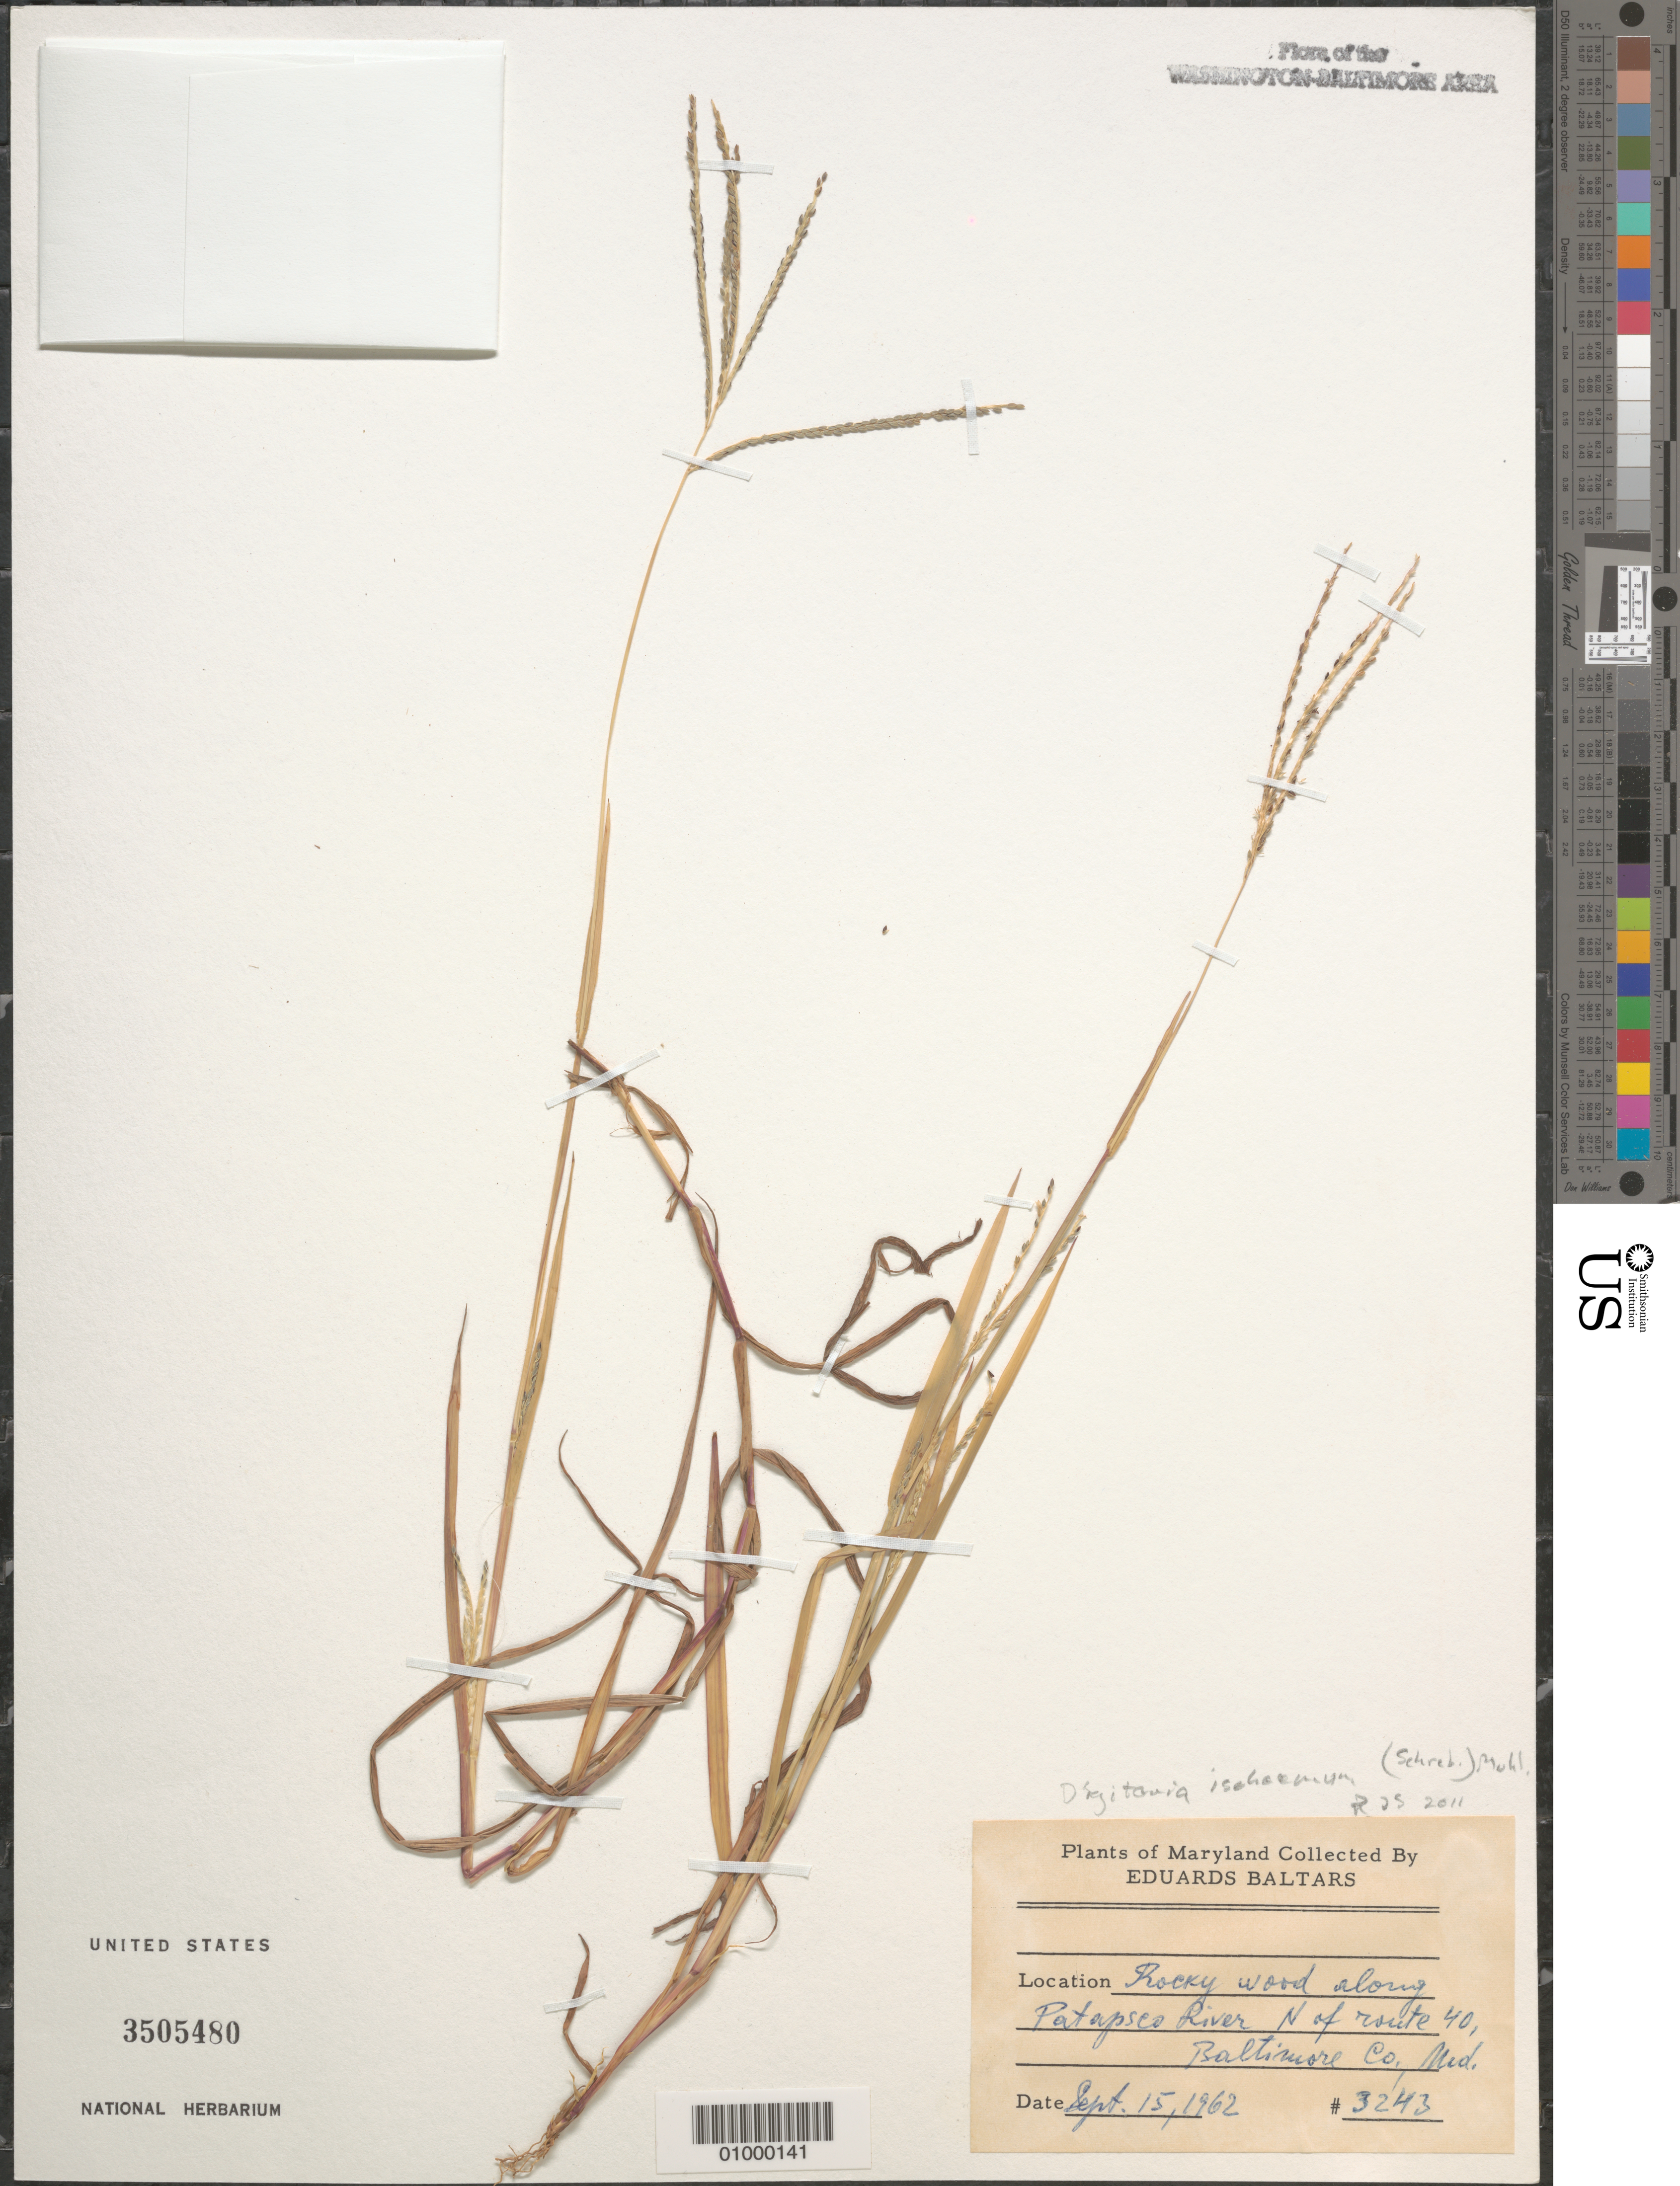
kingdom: Plantae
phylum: Tracheophyta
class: Liliopsida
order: Poales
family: Poaceae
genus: Digitaria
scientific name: Digitaria ischaemum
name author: (Schreber) Schreber ex Muhl.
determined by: Soreng, Robert J., Research Associate (BOT), Smithsonian Institution - National Museum of Natural History (UNITED STATES)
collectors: E. Baltars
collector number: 3243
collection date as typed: Sept. 15, 1962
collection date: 1962-09-15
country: United States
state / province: Maryland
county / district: Baltimore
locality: Along Patapsco River N of Route 40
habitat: rocky wood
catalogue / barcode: US 3505480